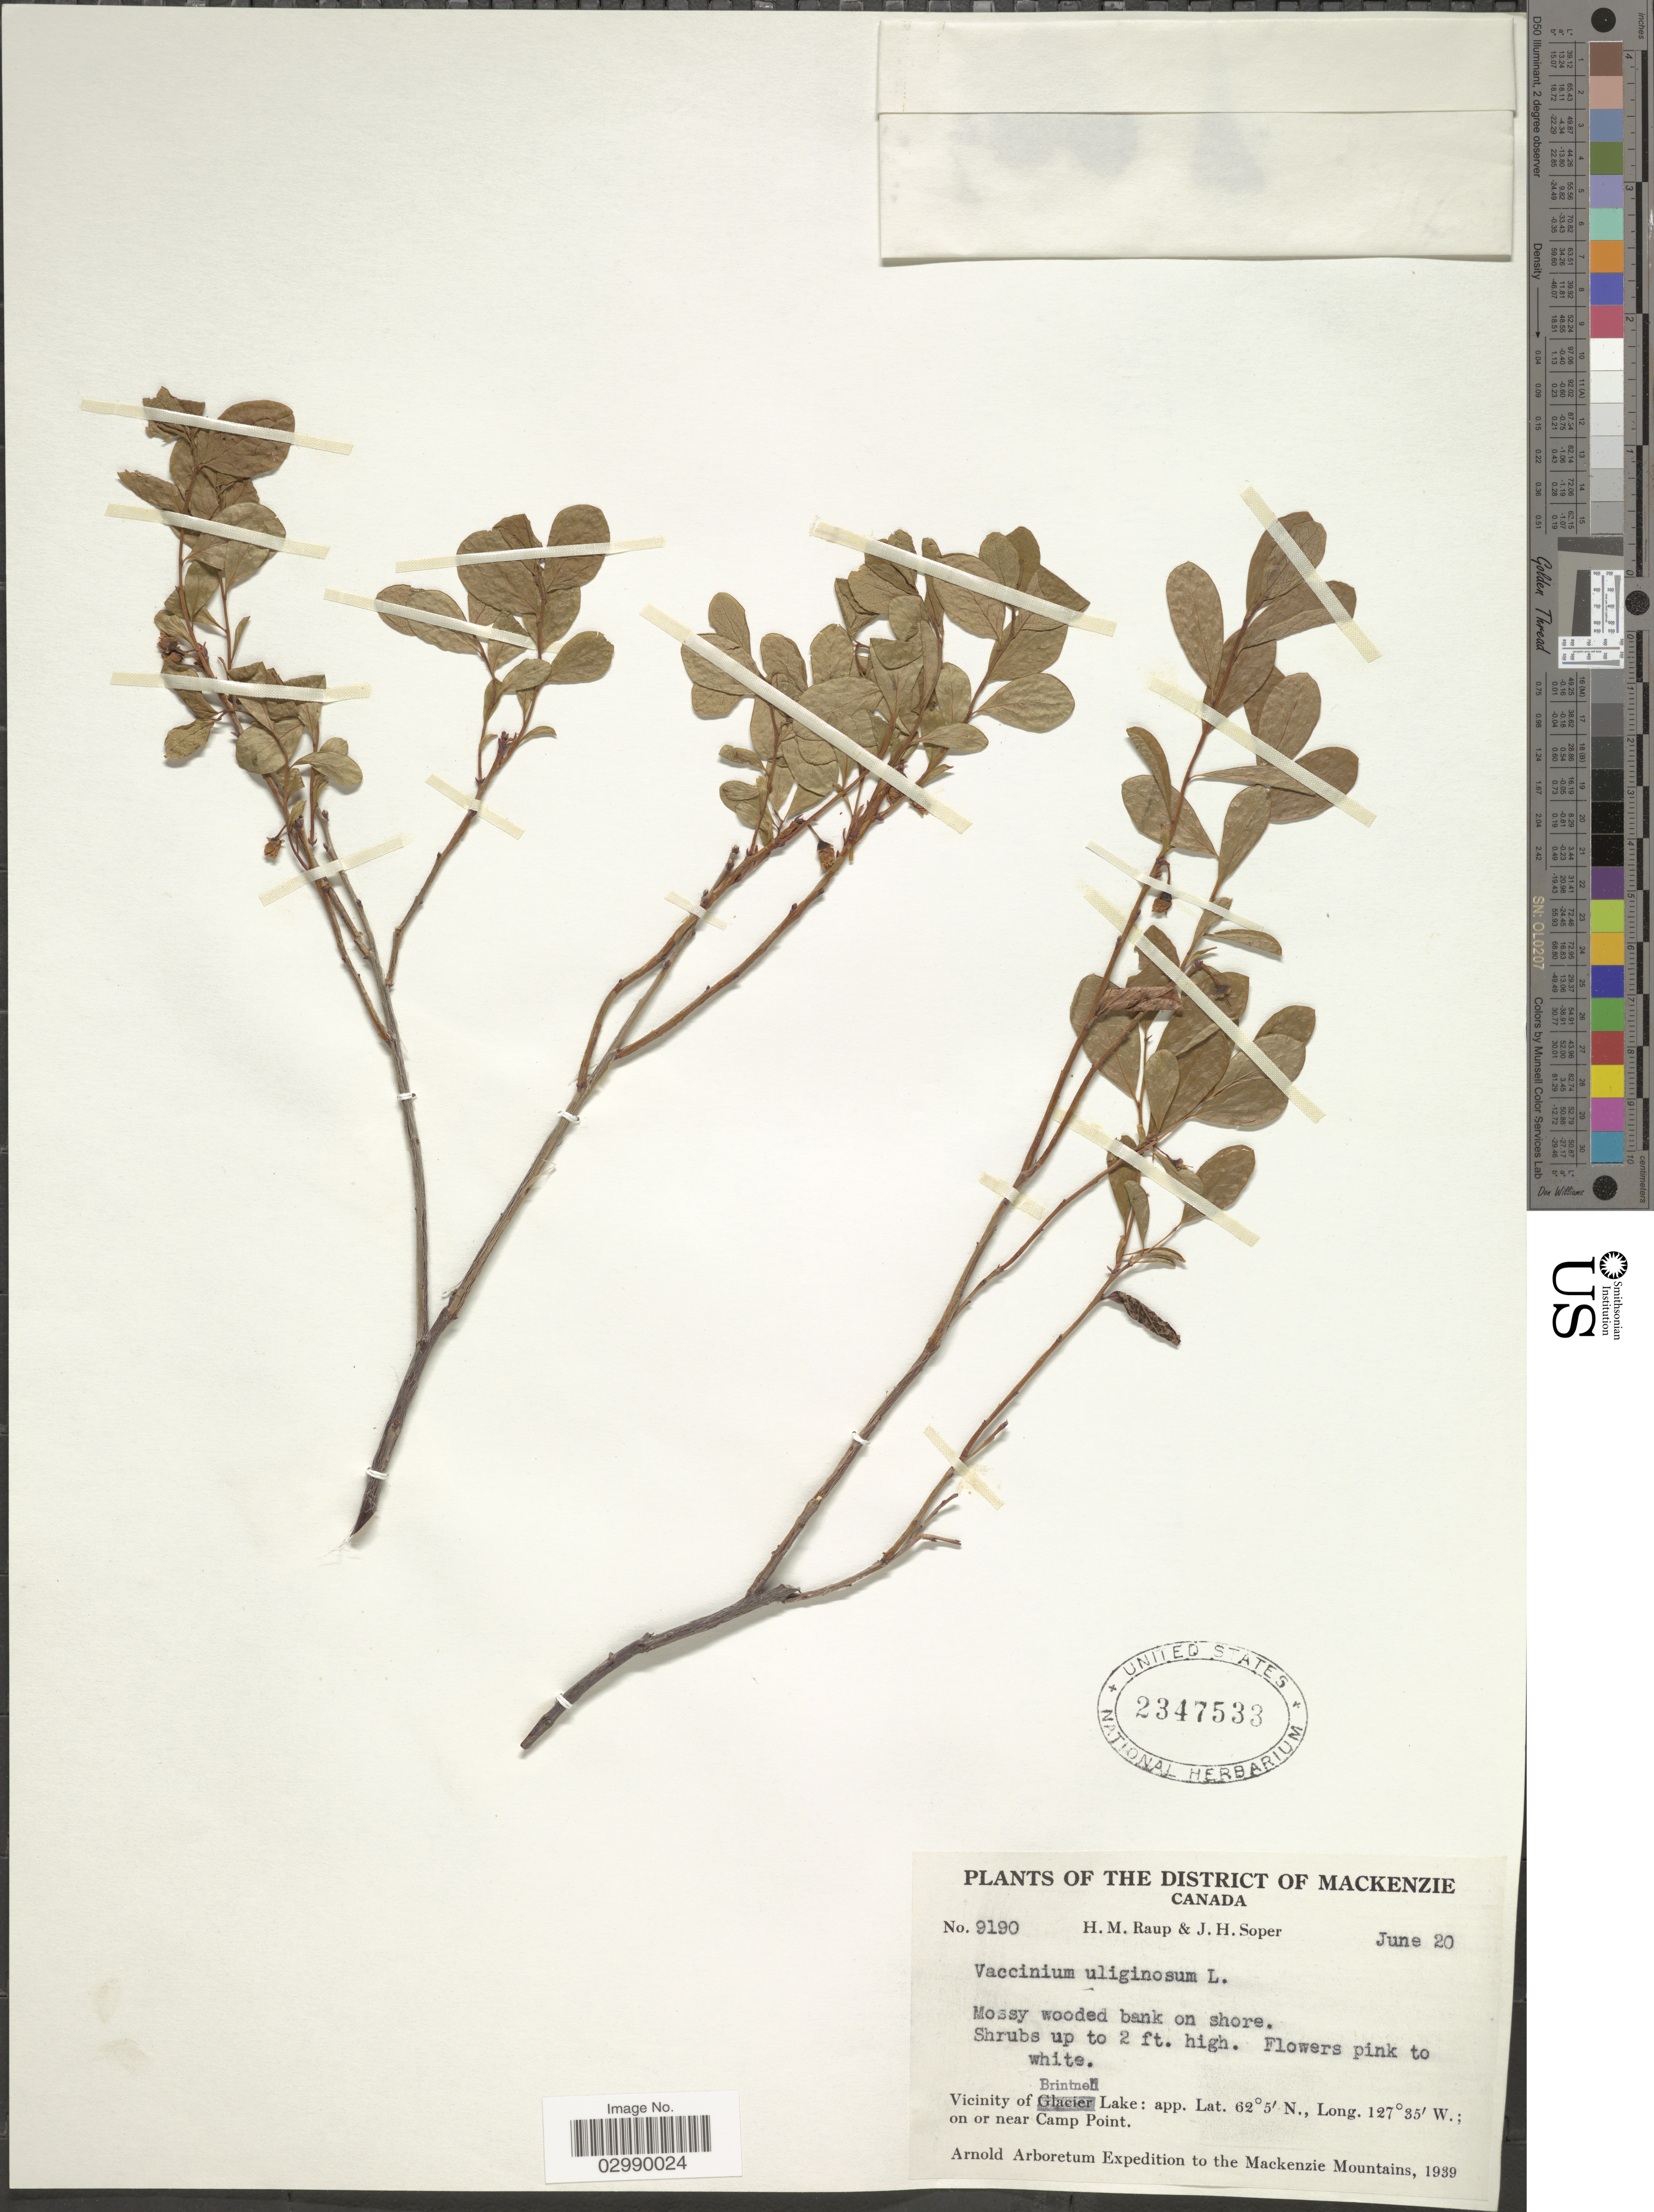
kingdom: Plantae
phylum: Tracheophyta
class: Magnoliopsida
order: Ericales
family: Ericaceae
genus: Vaccinium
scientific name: Vaccinium uliginosum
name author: L.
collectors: H. Raup & J. H. Soper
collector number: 9190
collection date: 1939-06-20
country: Canada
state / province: British Columbia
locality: District of Mackenzie, Vicinity of Brintnell Lake, on or near Camp Point.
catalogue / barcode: US 2347533